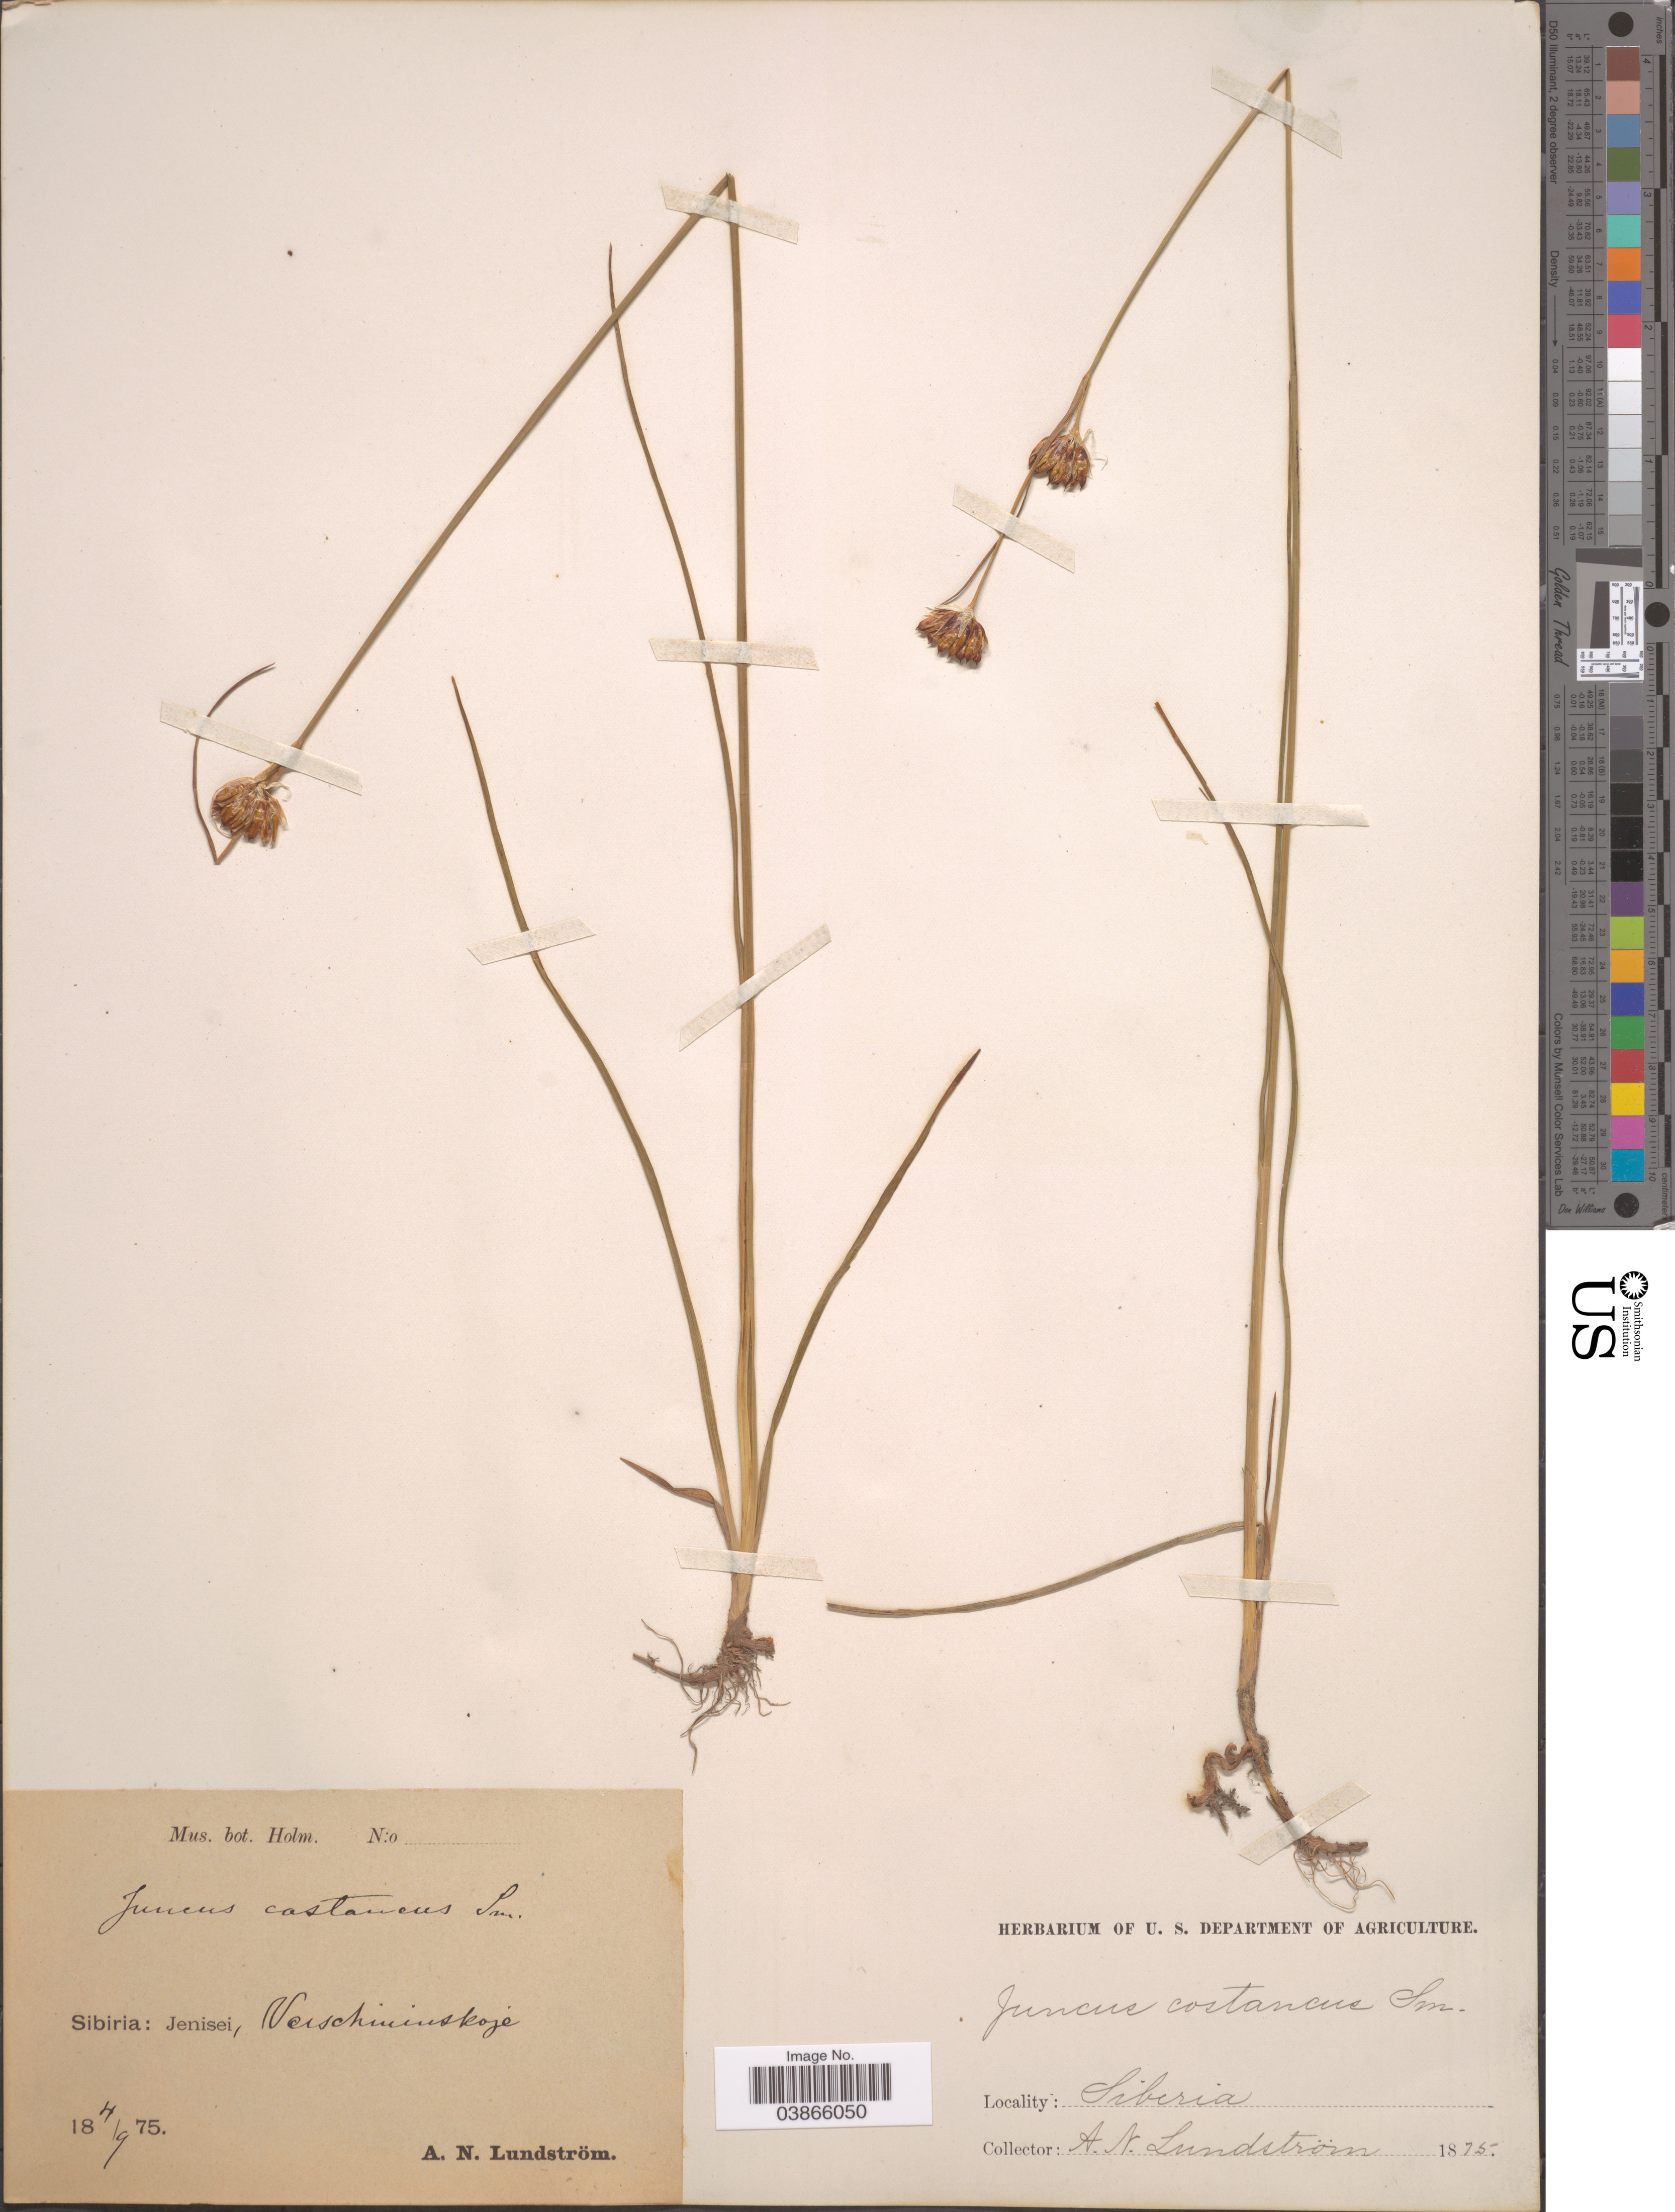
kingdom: Plantae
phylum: Tracheophyta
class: Liliopsida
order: Poales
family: Juncaceae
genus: Juncus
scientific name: Juncus castaneus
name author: Sm.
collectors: A. N. Lundstrom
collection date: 1875-09-04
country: Russian Federation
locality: Sibiria: Jenisei, Verschininskoje. Siberia.